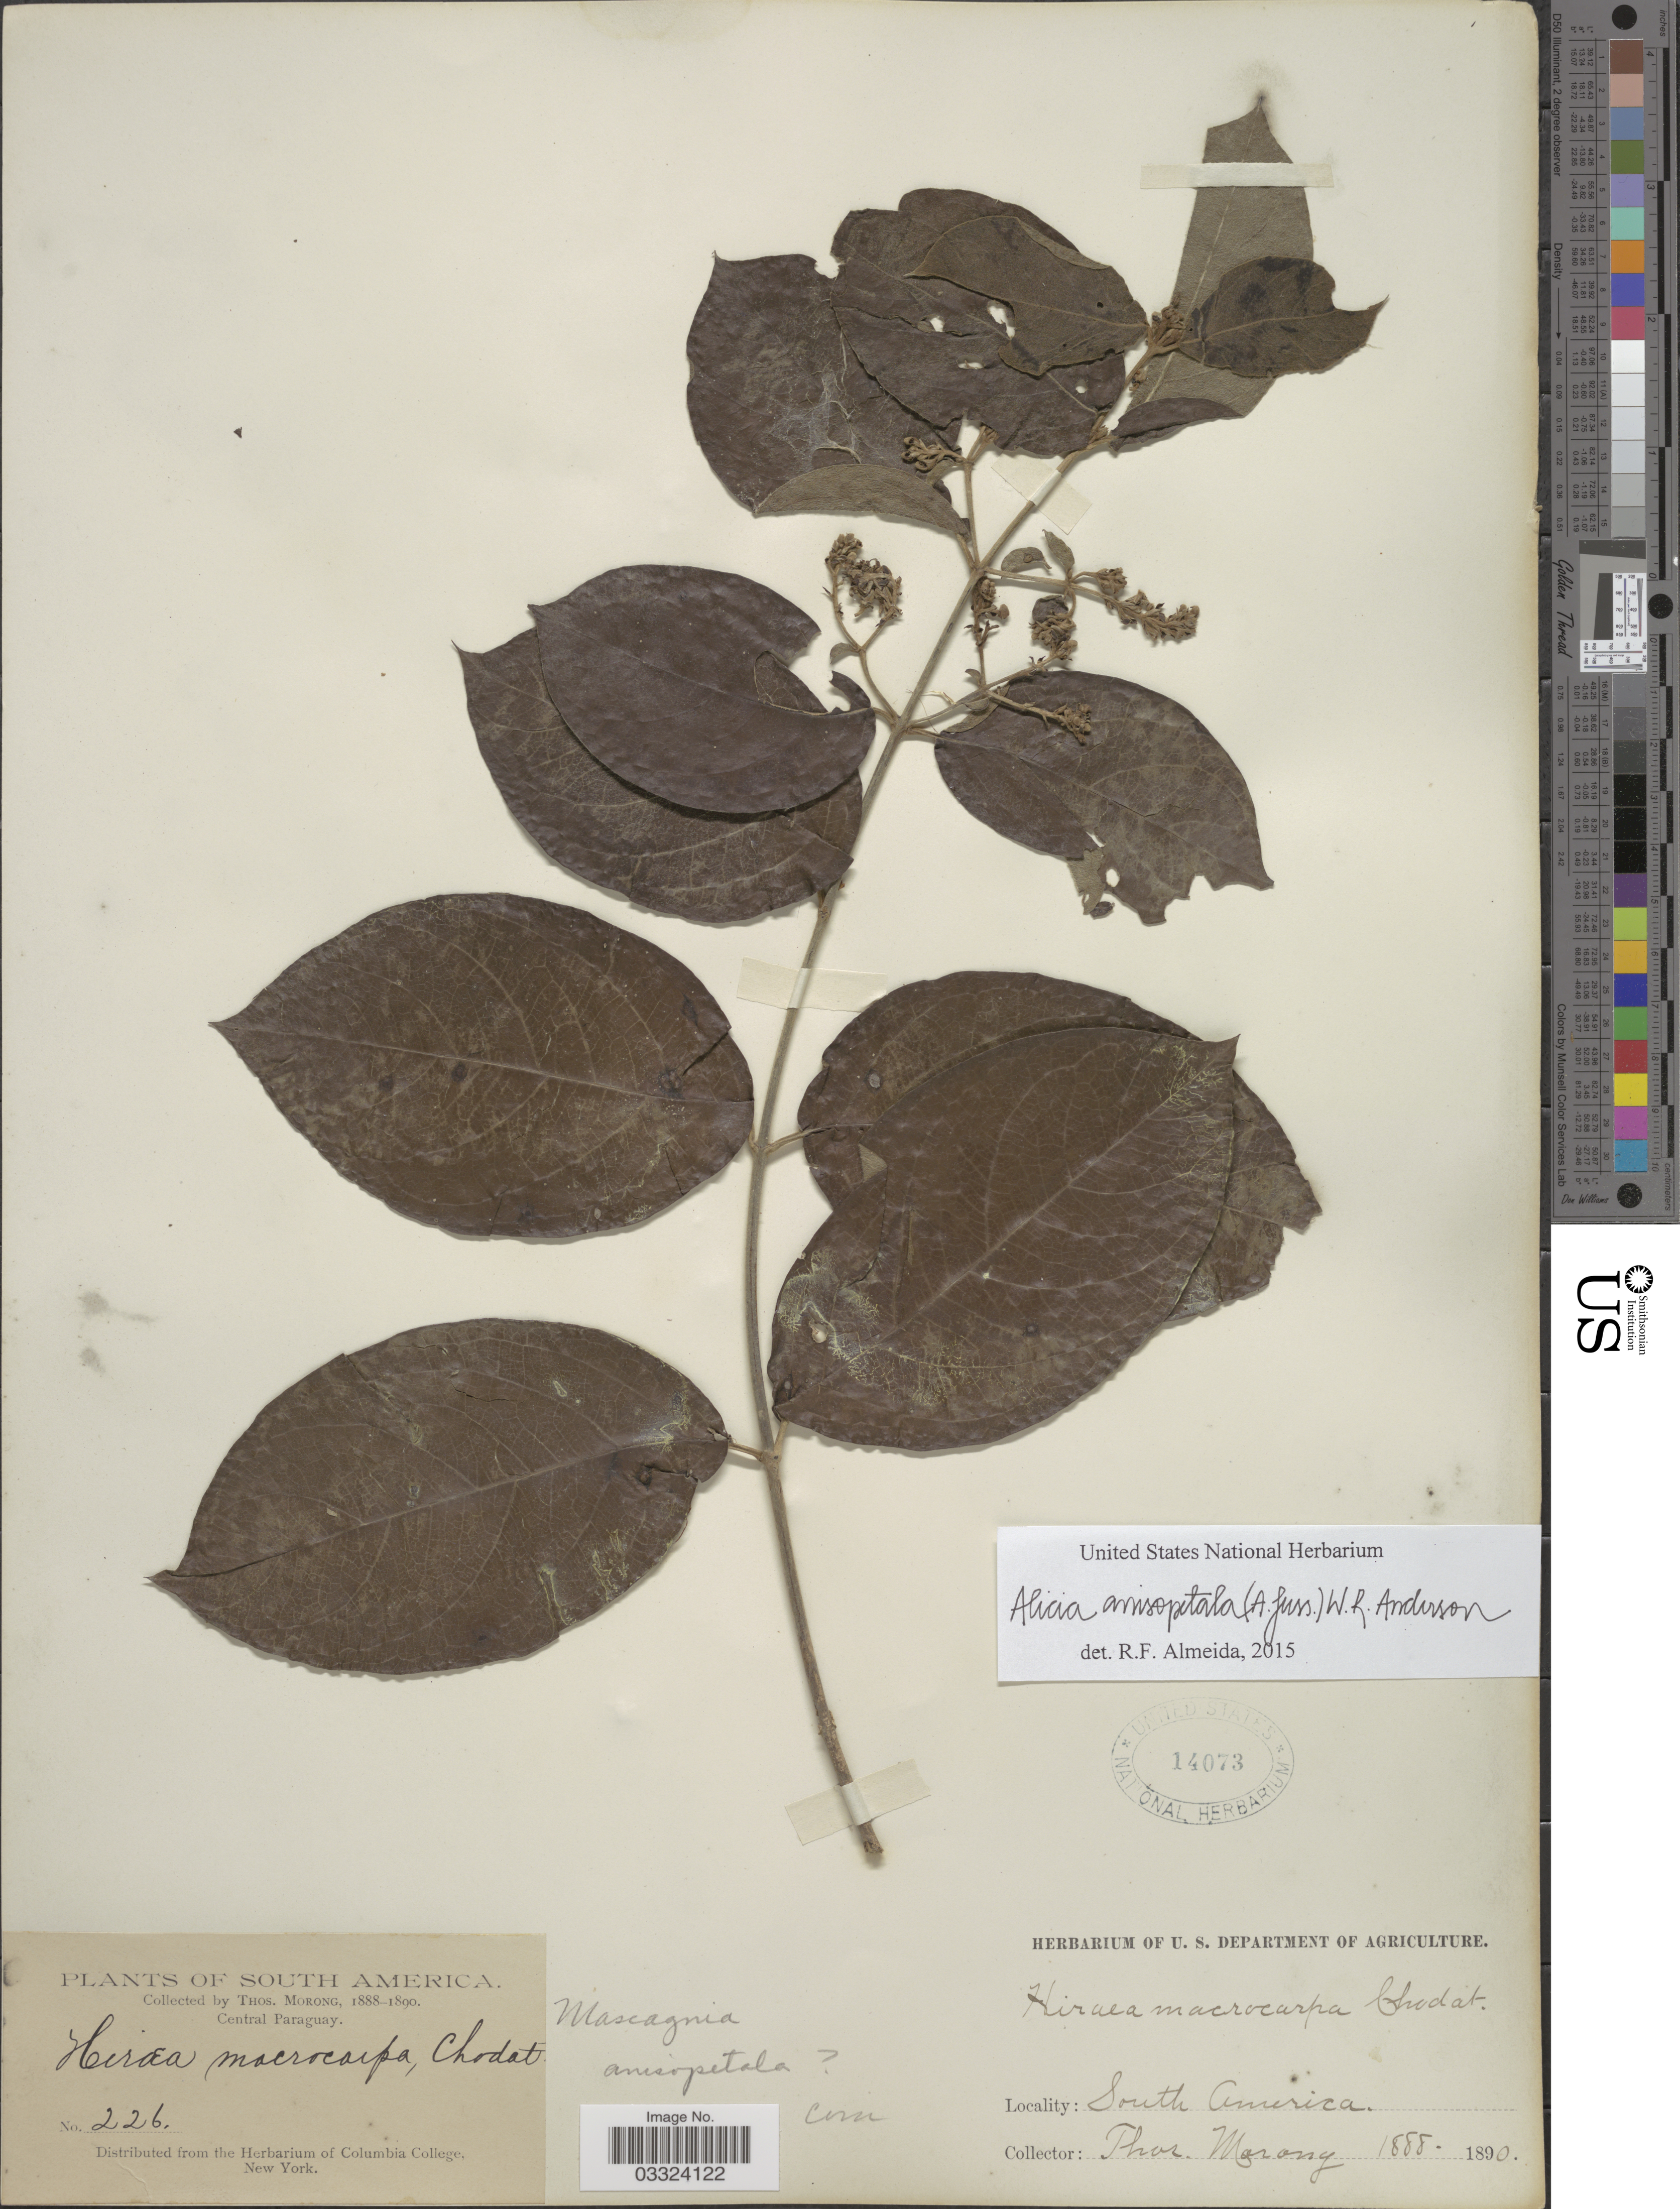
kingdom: Plantae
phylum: Tracheophyta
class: Magnoliopsida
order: Malpighiales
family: Malpighiaceae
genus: Alicia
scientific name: Alicia anisopetala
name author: (A. Juss.) W.R. Anderson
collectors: ex herb. T. Morong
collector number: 226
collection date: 1888/1890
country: Paraguay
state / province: Central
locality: Central Paraguay.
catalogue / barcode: US 14073